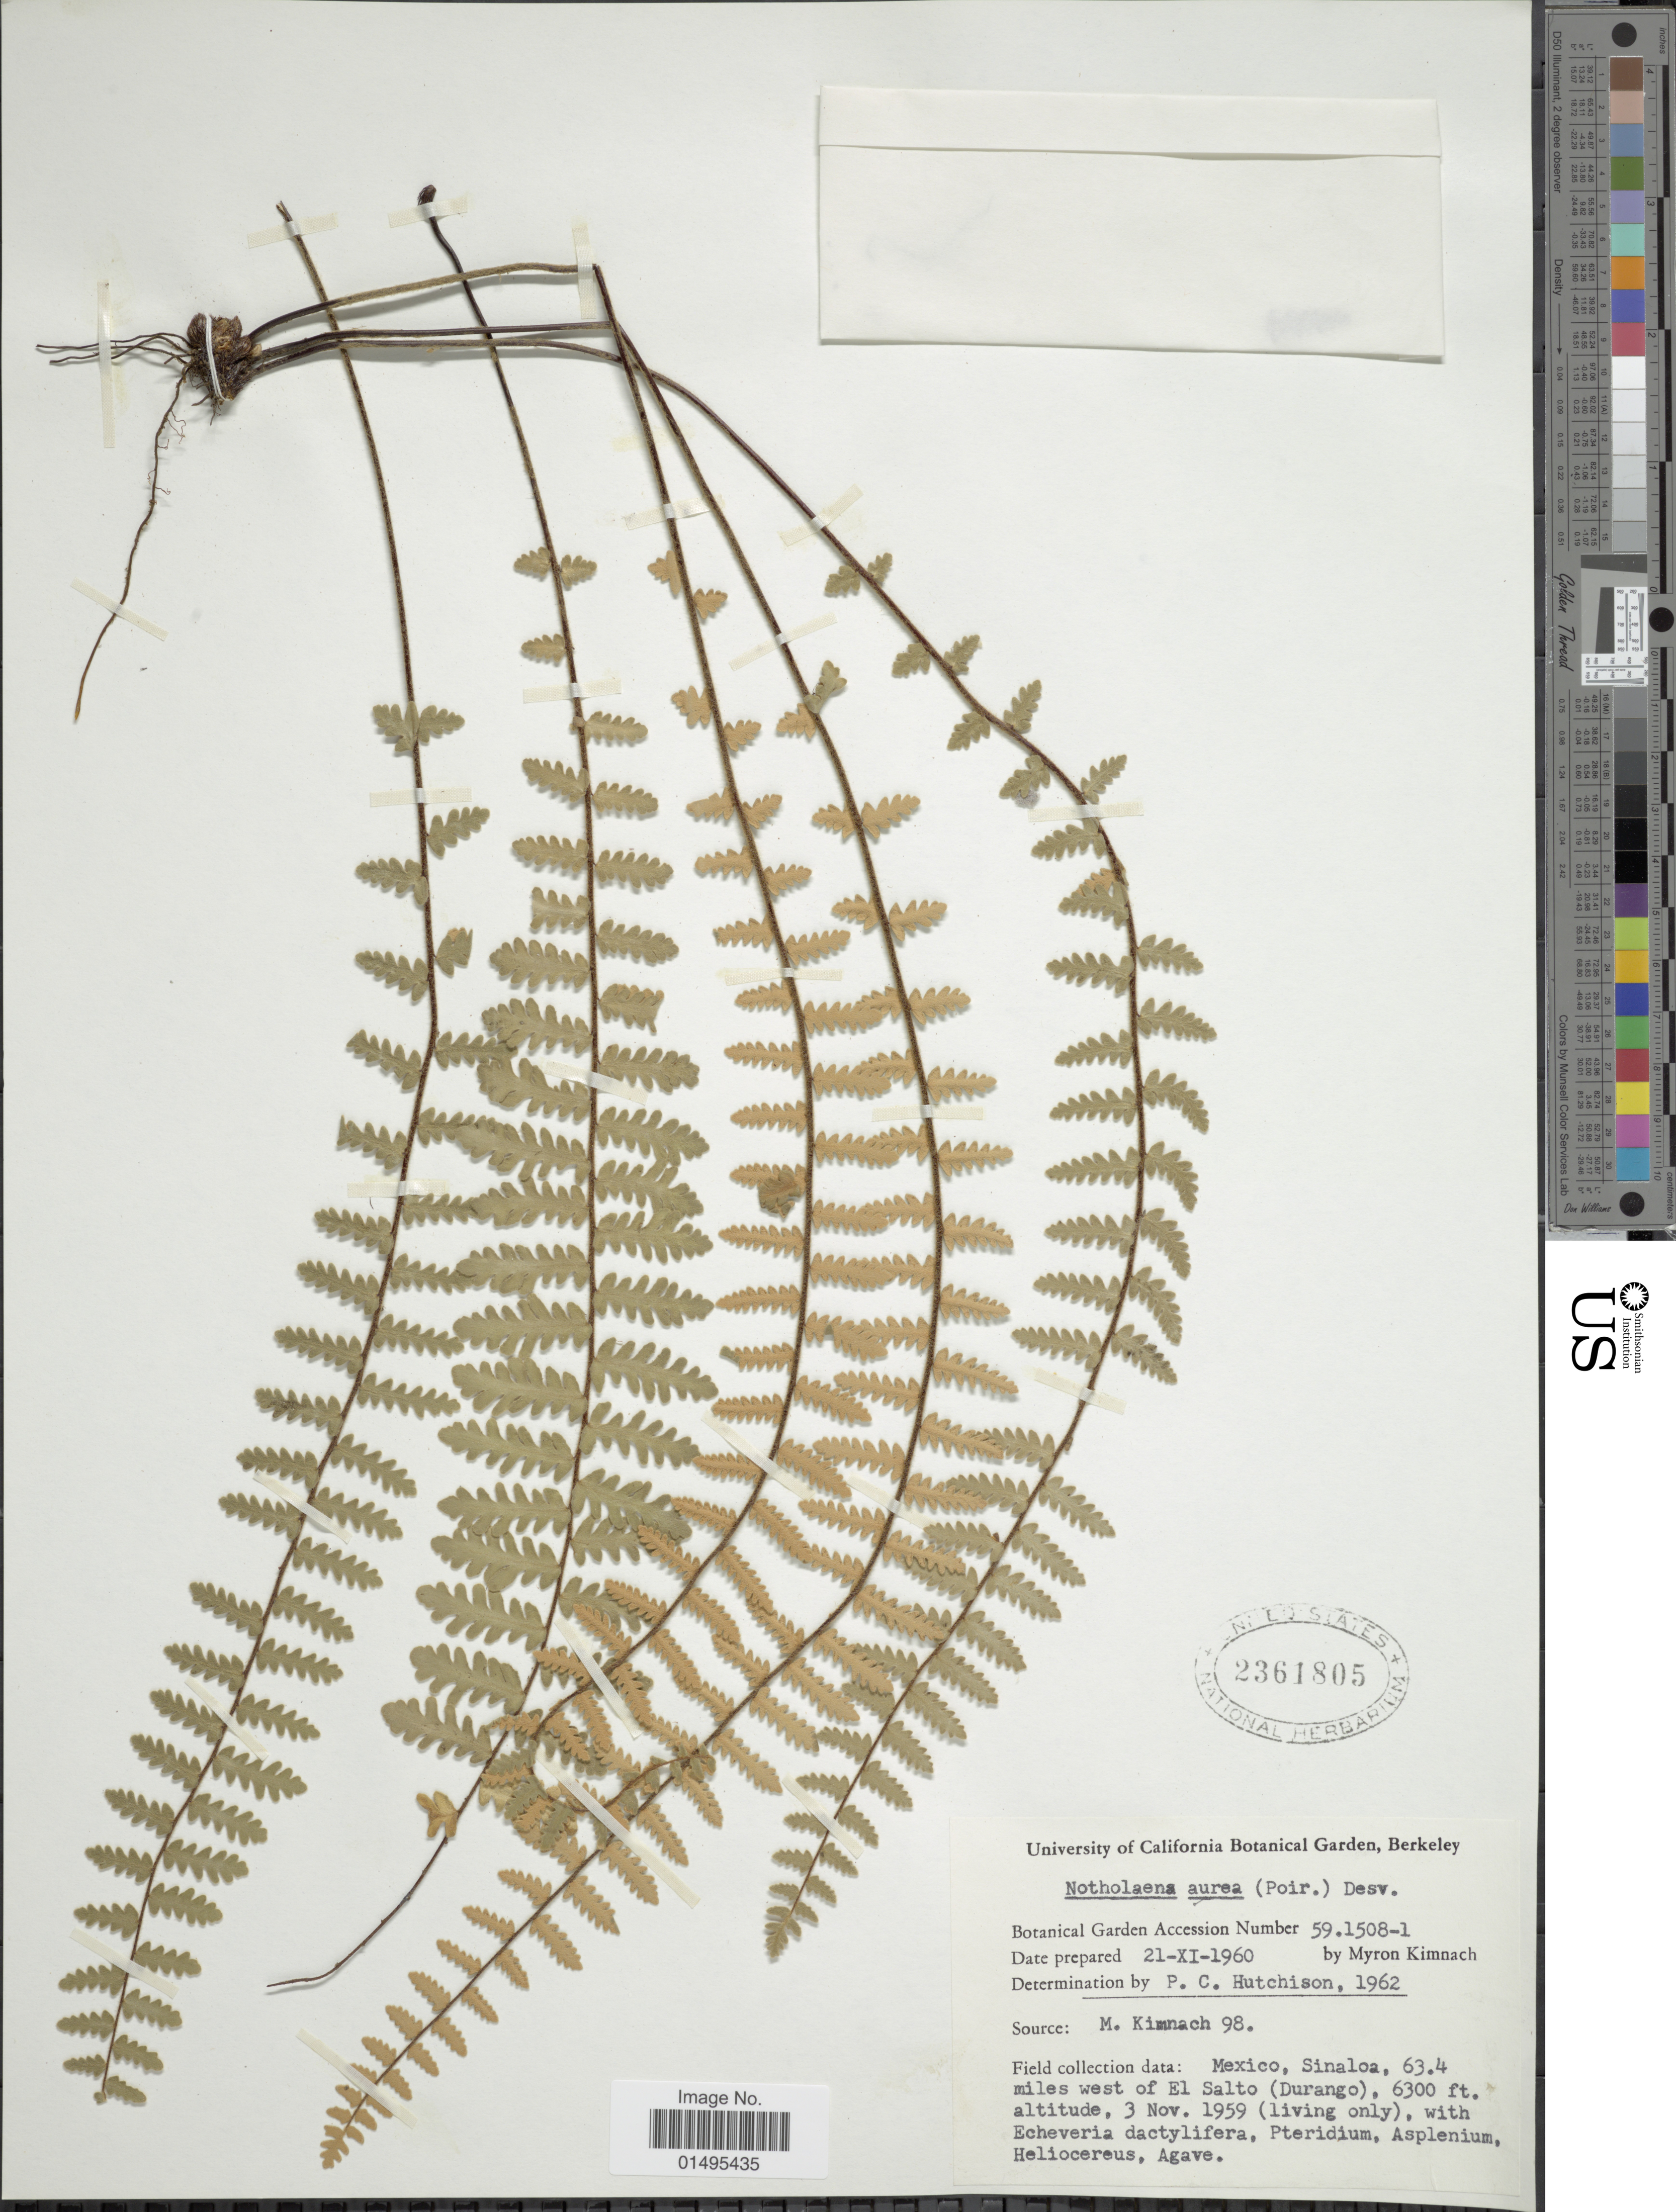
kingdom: Plantae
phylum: Tracheophyta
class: Polypodiopsida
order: Polypodiales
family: Pteridaceae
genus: Notholaena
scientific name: Notholaena aurea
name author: (Poir.) Desv.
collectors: P. C. Hutchison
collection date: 1960-11-21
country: United States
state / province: California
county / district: Alameda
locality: University of California Botanical Garden, Berkeley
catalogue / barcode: US 2361805